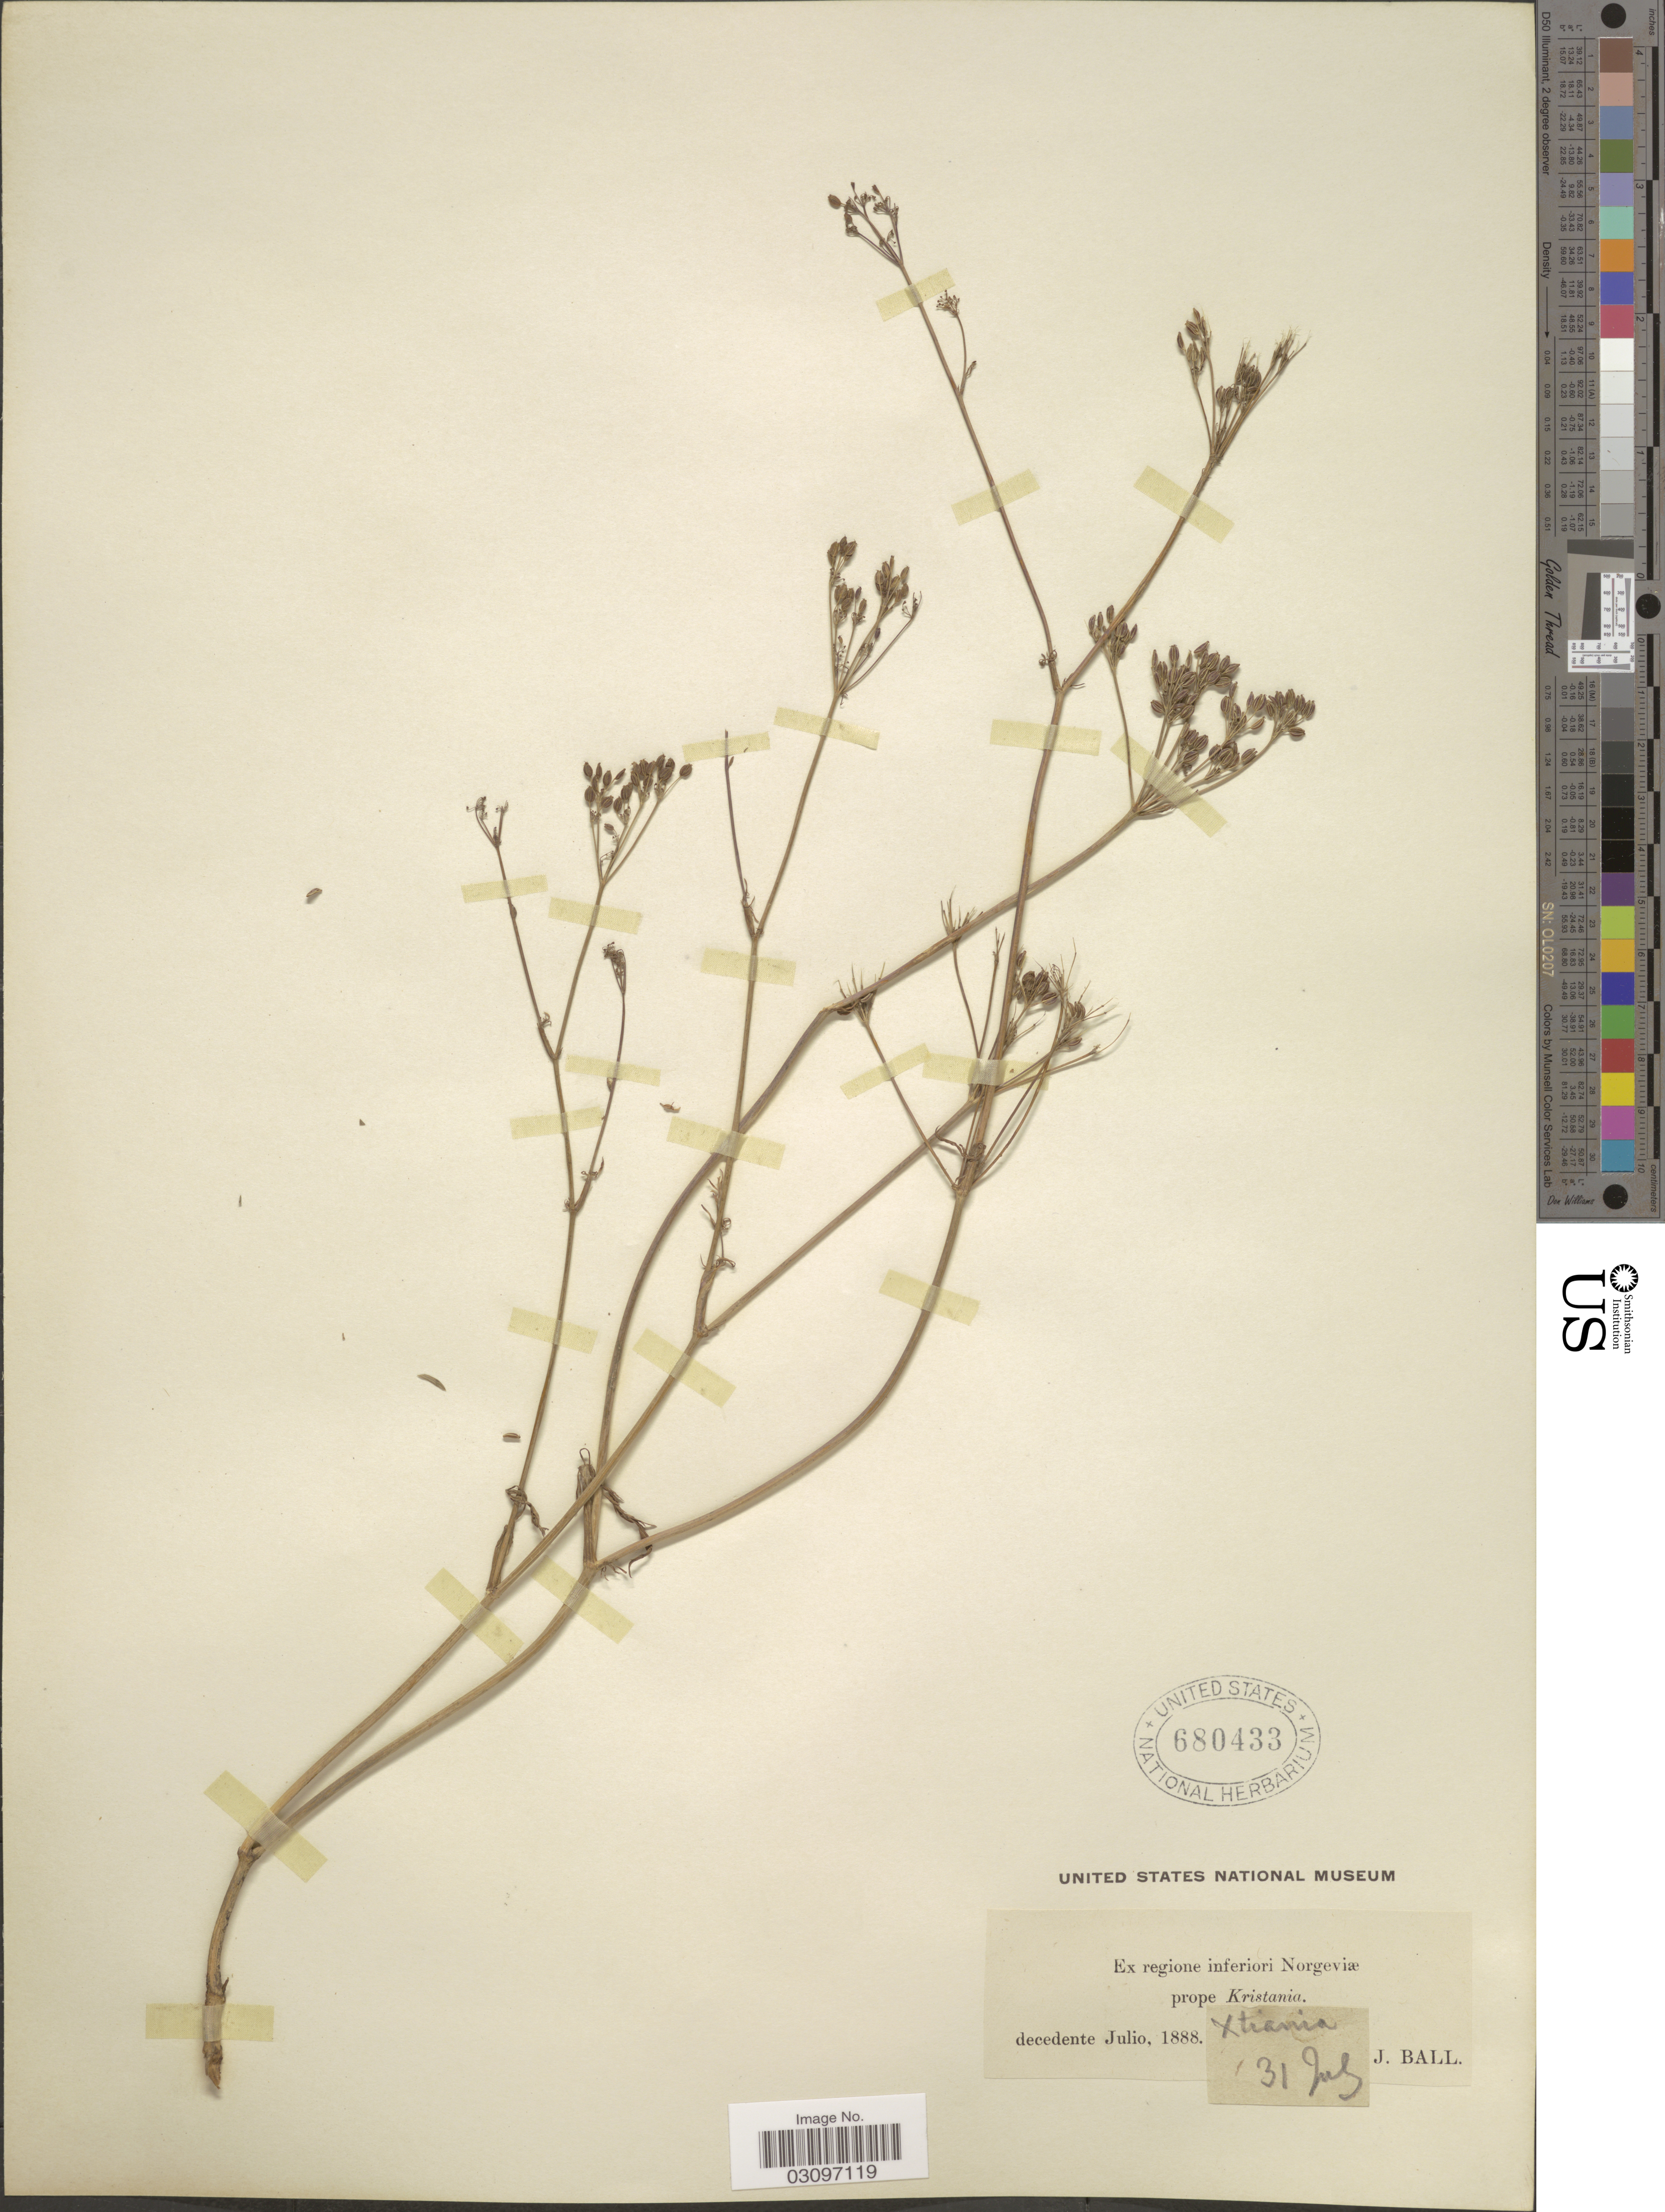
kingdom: Plantae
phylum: Tracheophyta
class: Magnoliopsida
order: Apiales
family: Apiaceae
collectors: J. Ball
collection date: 1888-07-31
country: Norway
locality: Ex regione inferiori Norgeviæ prope Kristania. Xtriania.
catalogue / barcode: US 680433